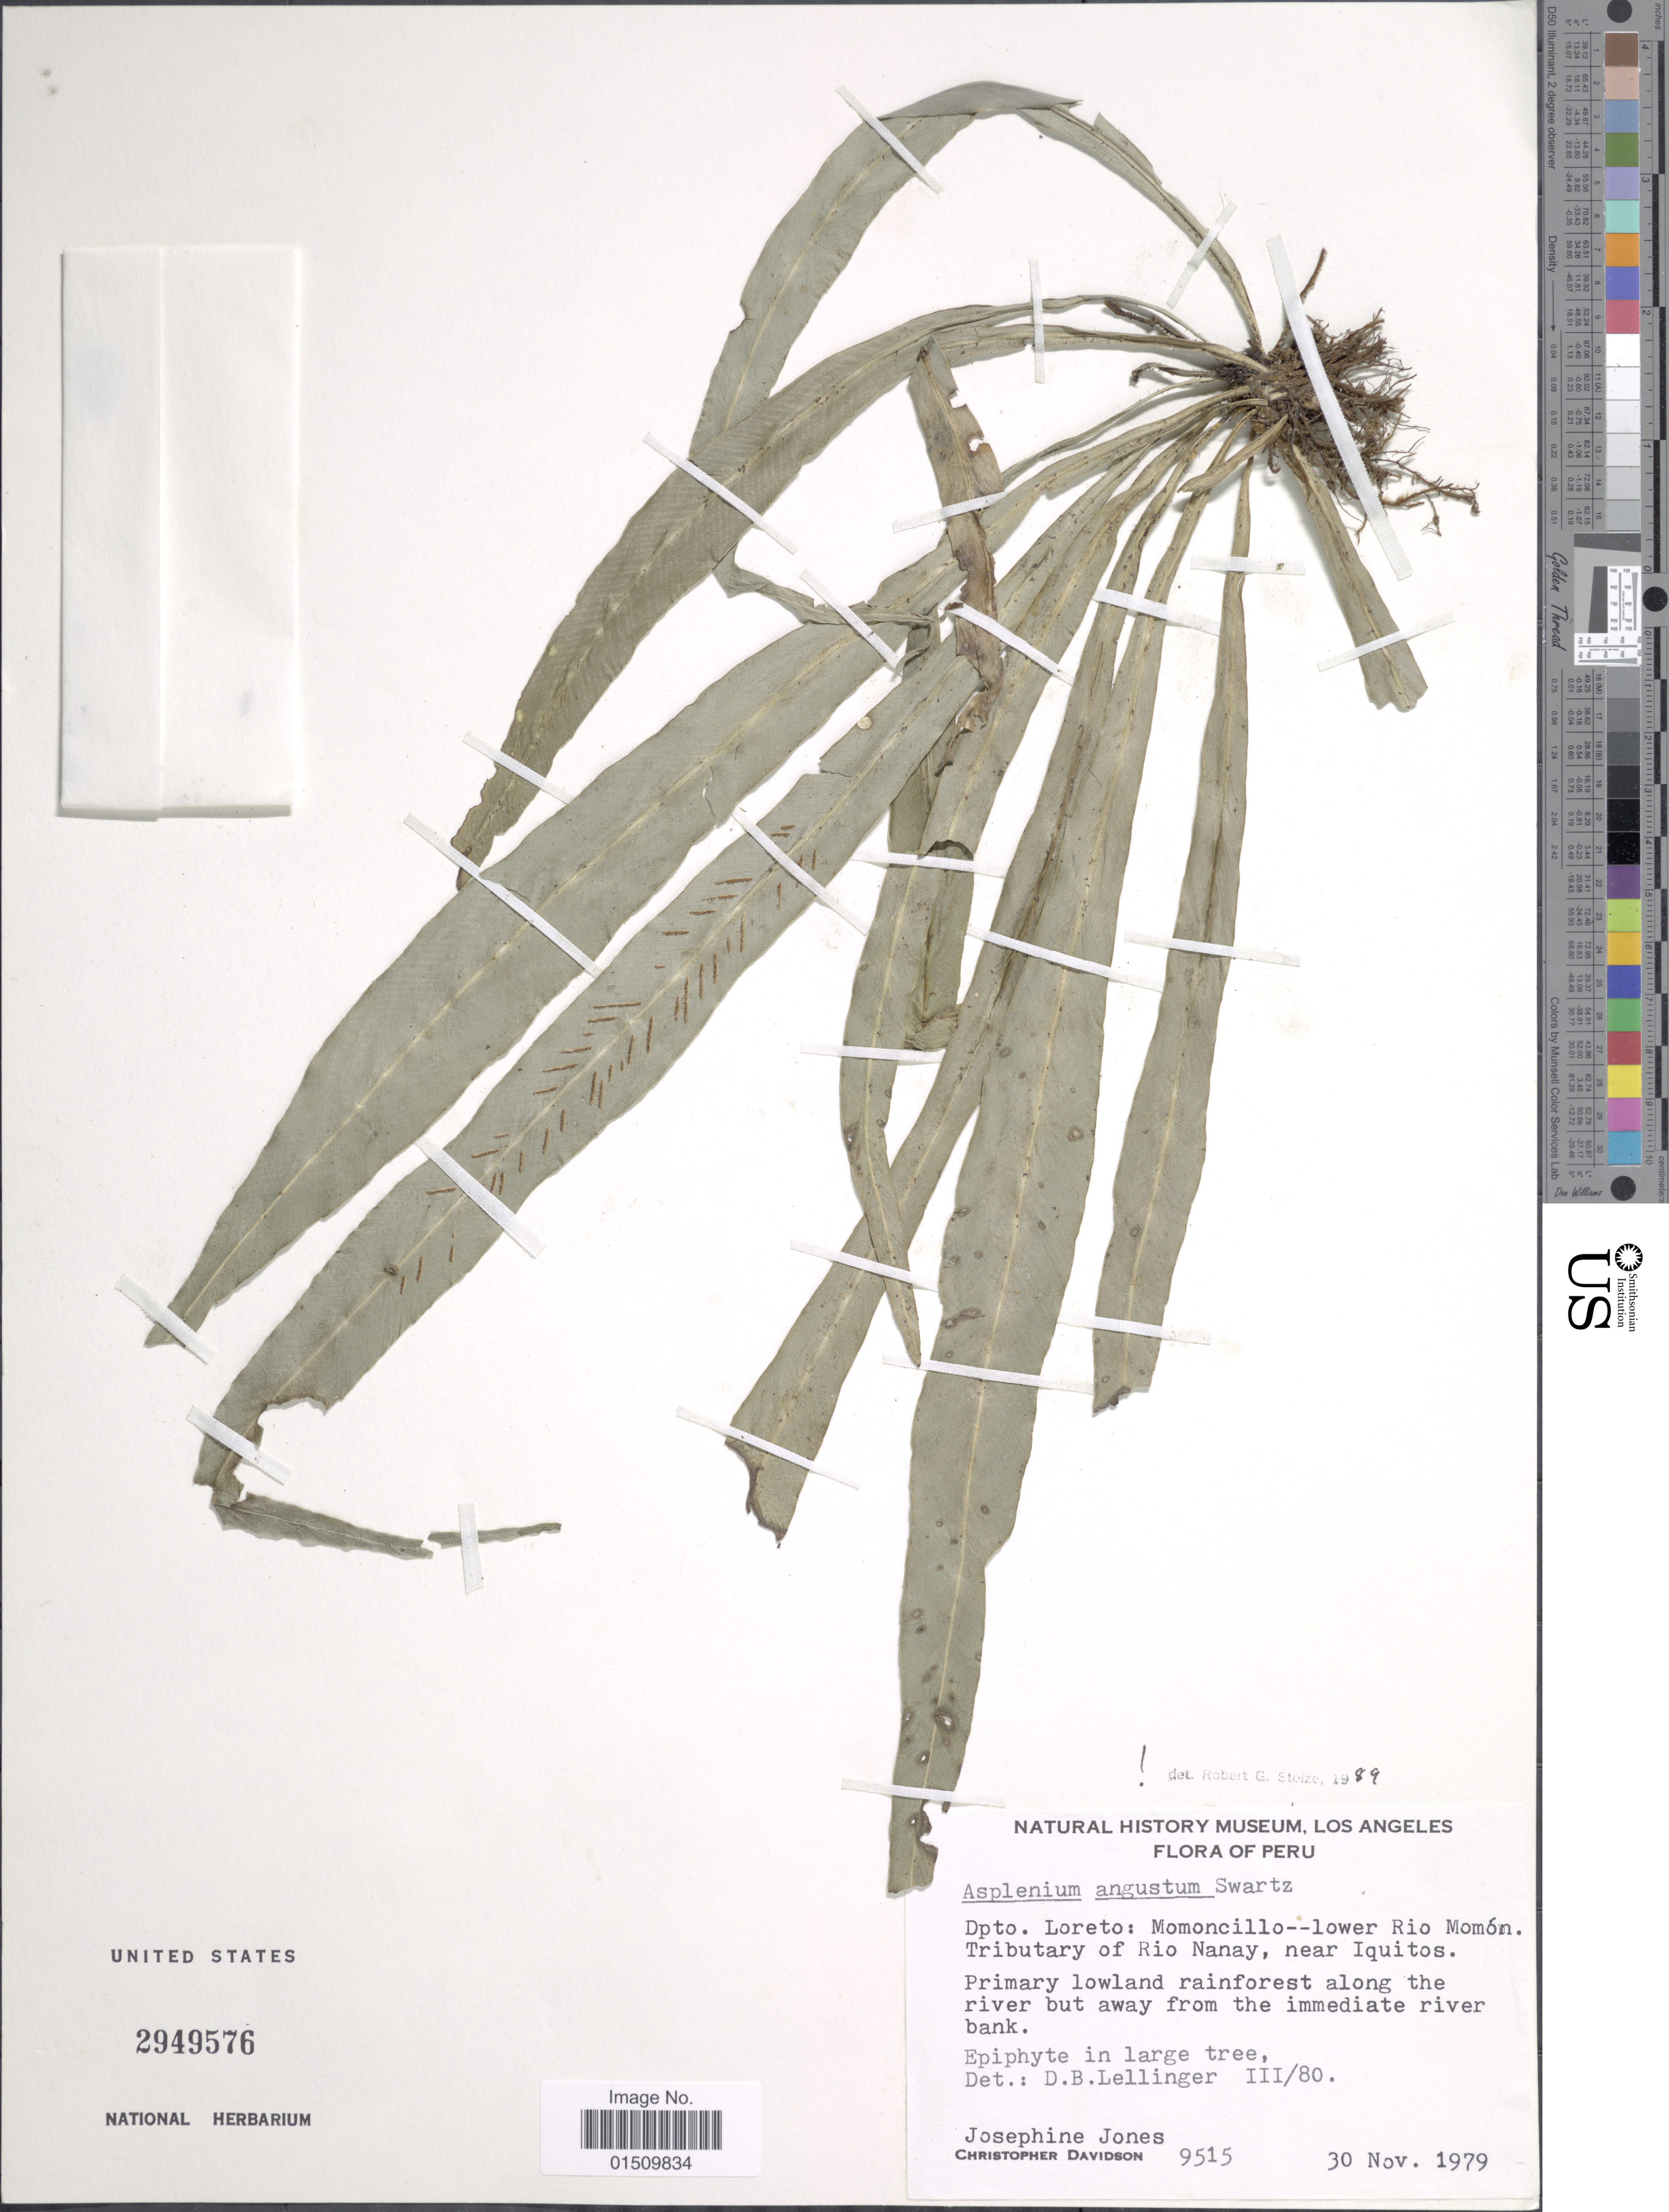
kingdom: Plantae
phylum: Tracheophyta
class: Polypodiopsida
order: Polypodiales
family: Aspleniaceae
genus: Asplenium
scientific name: Asplenium angustum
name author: Sw.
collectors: J. Jones & C. Davidson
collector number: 9515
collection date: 1979-11-30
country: Peru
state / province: Loreto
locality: Peru, Dpto. Loreto: Momoncillo--lower Rio Momon. Tributary of Rio Rio Nanay, near Iquitos, Primary lowland rainforest along the river but away from the immediate river bank.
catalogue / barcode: US 2949576